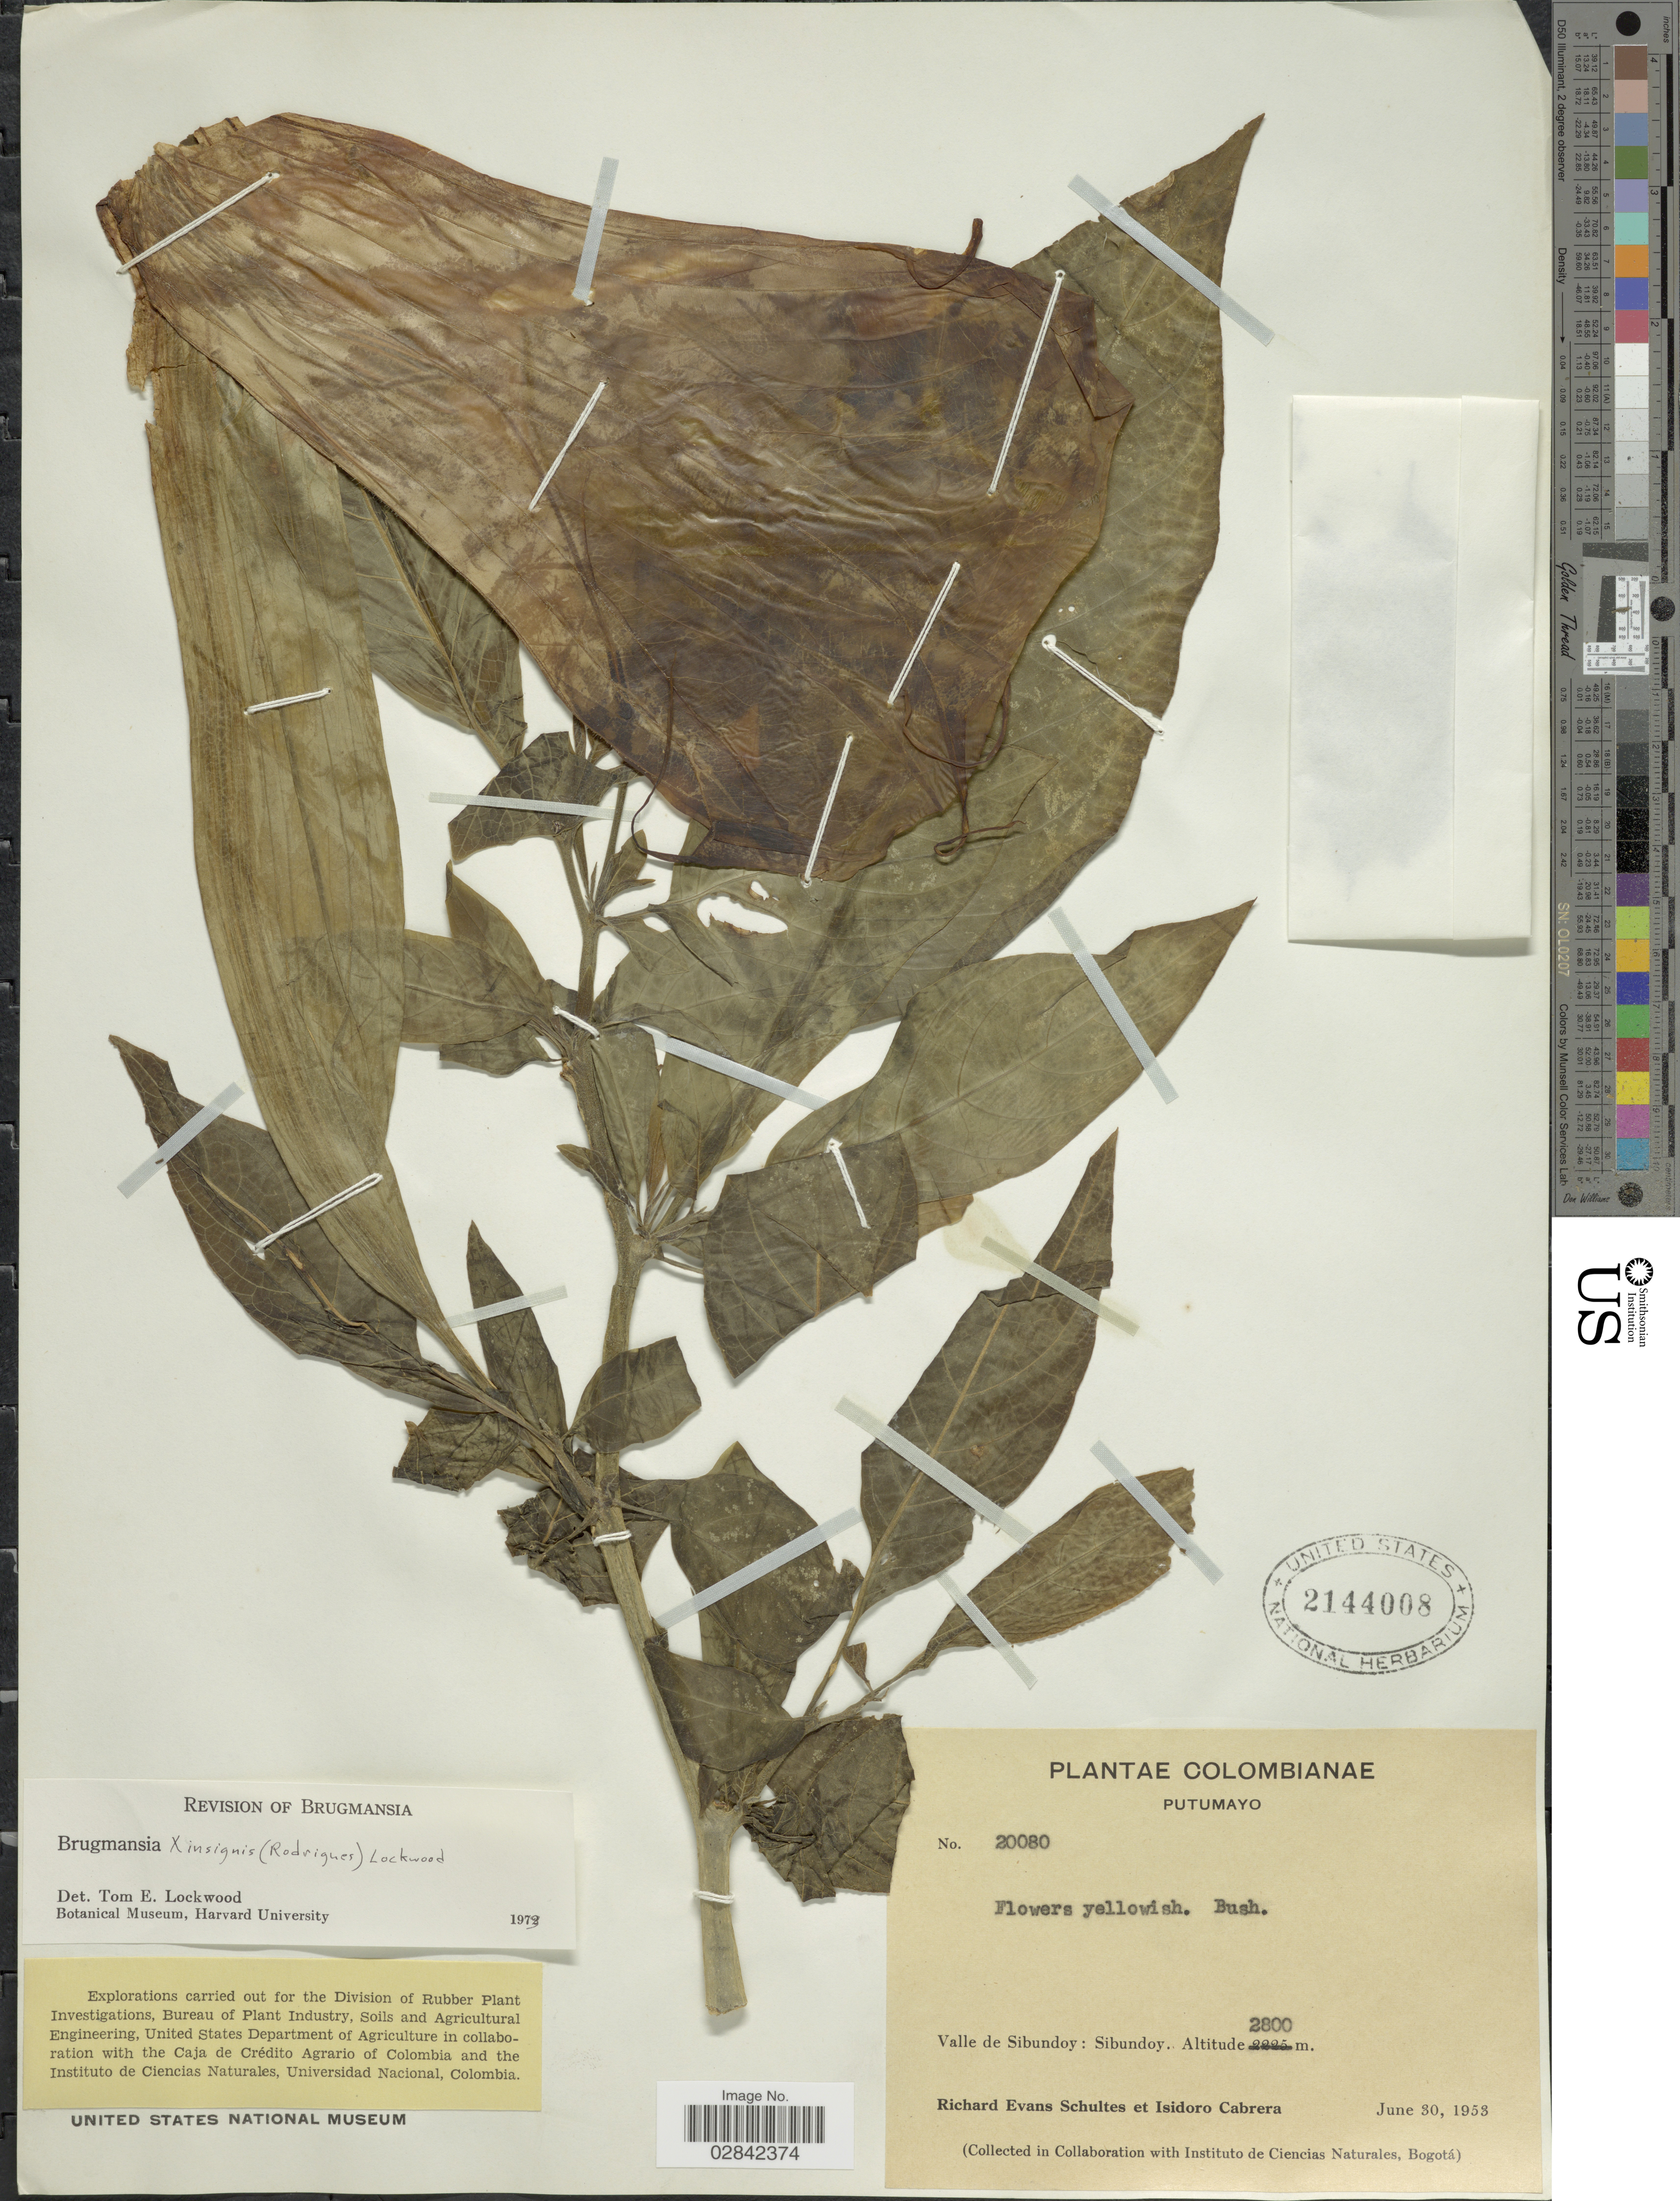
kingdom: Plantae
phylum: Tracheophyta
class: Magnoliopsida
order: Solanales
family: Solanaceae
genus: Brugmansia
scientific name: Brugmansia x insignis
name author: (Barb. Rodr.) Lockwood ex R.E. Schult.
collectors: R. E. Schultes & I. Cabrera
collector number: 20080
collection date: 1953-06-30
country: Colombia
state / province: Putumayo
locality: Valle de Sibundoy: Sibundoy.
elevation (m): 2800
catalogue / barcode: US 2144008